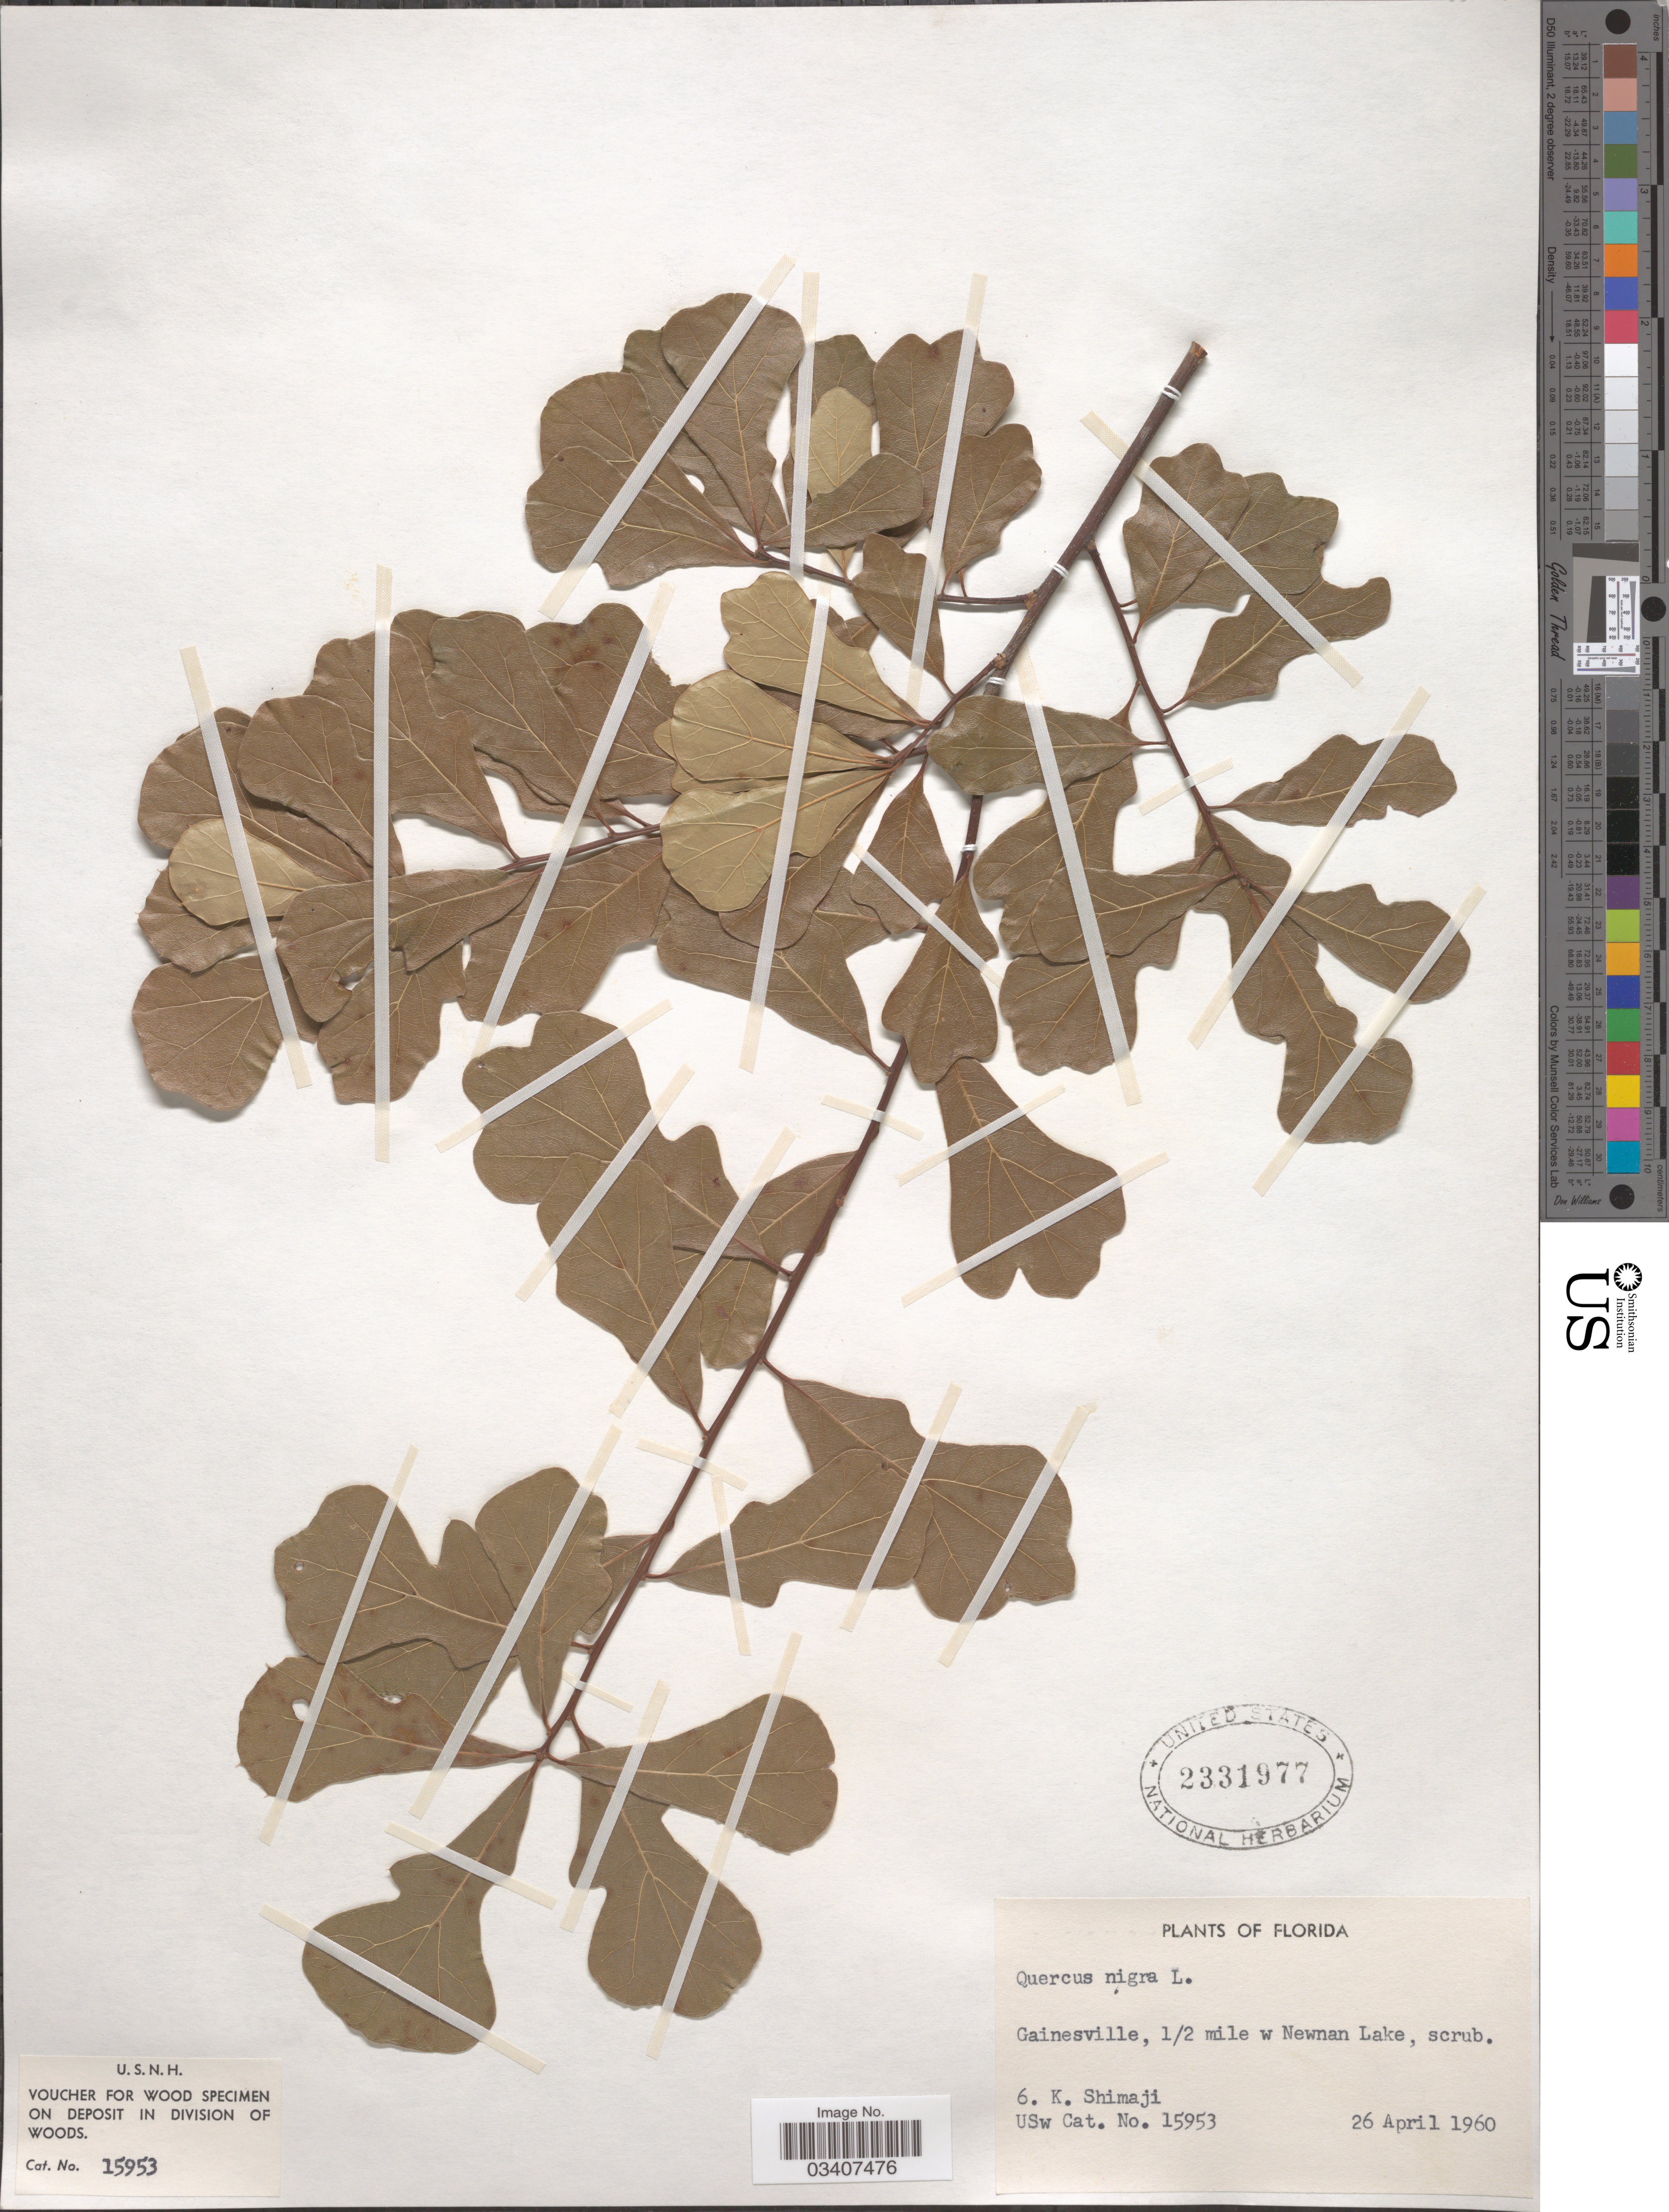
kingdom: Plantae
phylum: Tracheophyta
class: Magnoliopsida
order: Fagales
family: Fagaceae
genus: Quercus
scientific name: Quercus nigra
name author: L.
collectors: K. Shimaji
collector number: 6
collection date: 1960-04-26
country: United States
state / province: Florida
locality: Gainesville, ½ mile w Newnan Lake.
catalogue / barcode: US 2331977